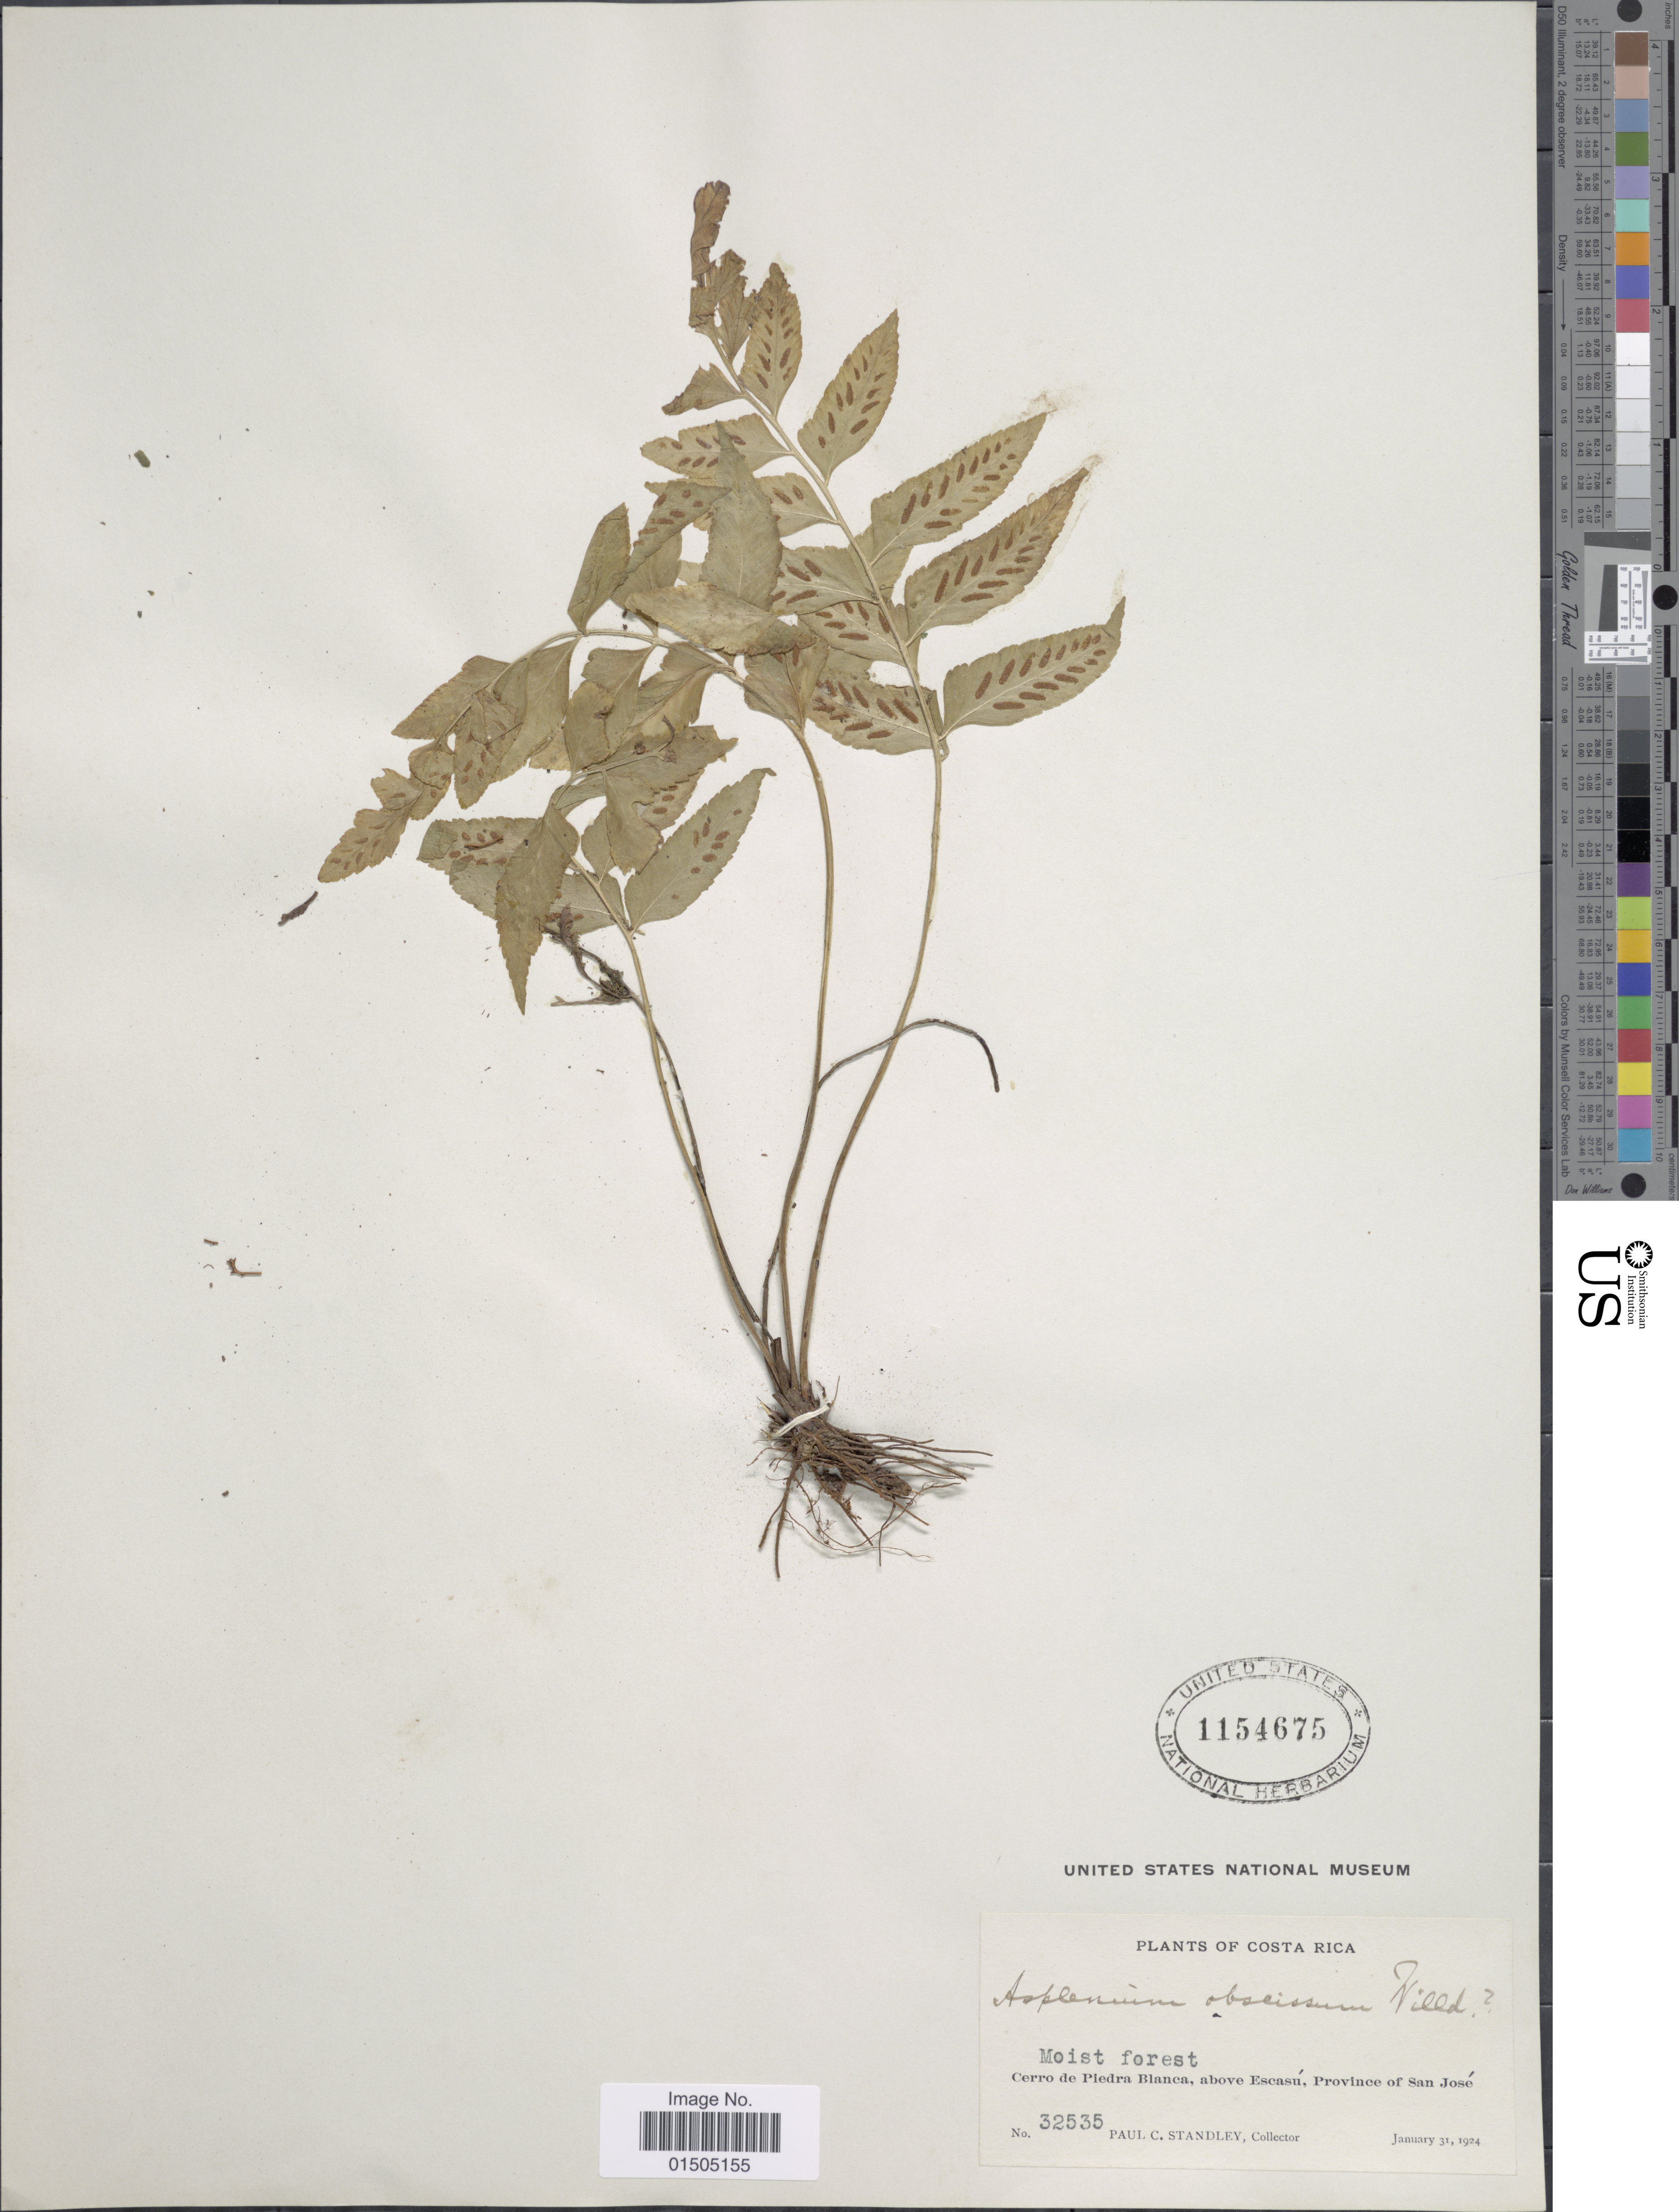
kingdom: Plantae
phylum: Tracheophyta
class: Polypodiopsida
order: Polypodiales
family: Aspleniaceae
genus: Asplenium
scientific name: Asplenium abscissum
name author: Willd.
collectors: P. C. Standley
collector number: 32535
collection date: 1924-01-31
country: Costa Rica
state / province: San José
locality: Cerro de Piedra Blanca, above Escasú.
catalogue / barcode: US 1154675